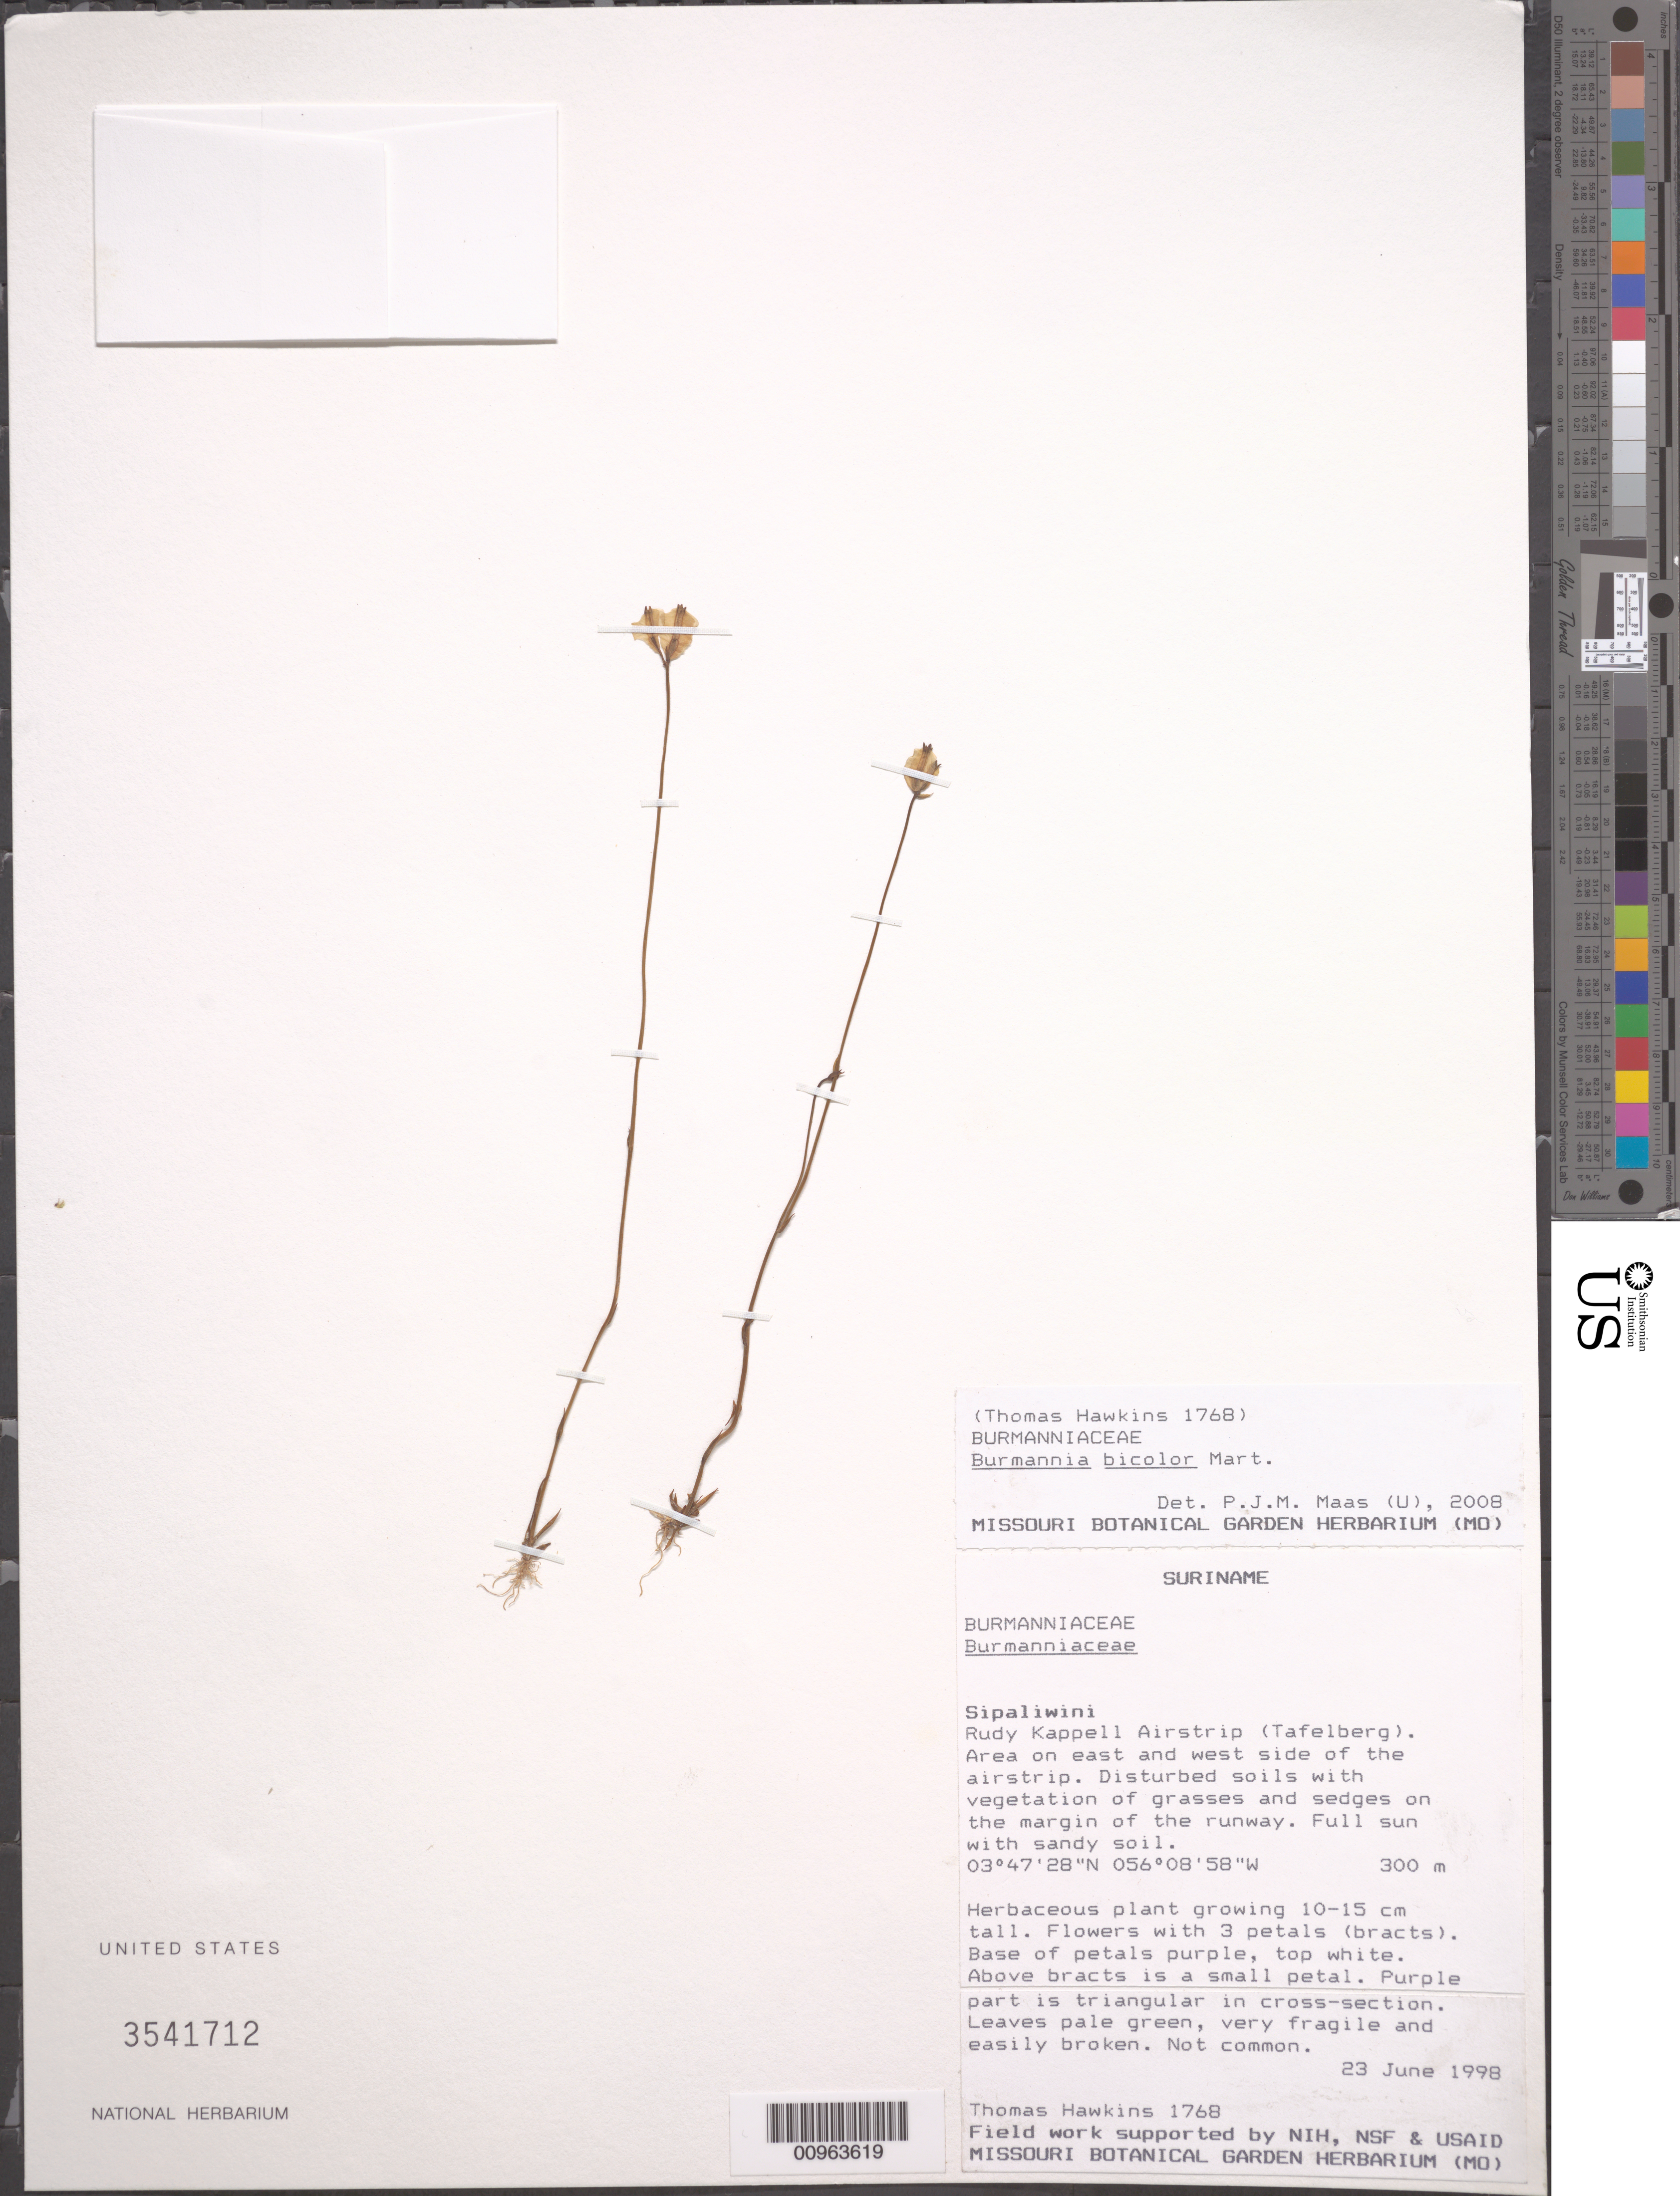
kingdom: Plantae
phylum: Tracheophyta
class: Liliopsida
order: Dioscoreales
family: Burmanniaceae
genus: Burmannia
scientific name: Burmannia bicolor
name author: Mart.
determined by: Maas, Paul J. M.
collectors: T. Hawkins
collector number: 1768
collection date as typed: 23-Jun-01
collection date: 2001-06-23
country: Suriname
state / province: Sipaliwini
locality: Rudy Kappell Airstrip (Tafelberg). Area on east and west side of the airstrip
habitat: Disturbed soils with vegetation of grasses and sedges on the margin of the runway. Full sun with sandy soil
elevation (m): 300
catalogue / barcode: US 3541712